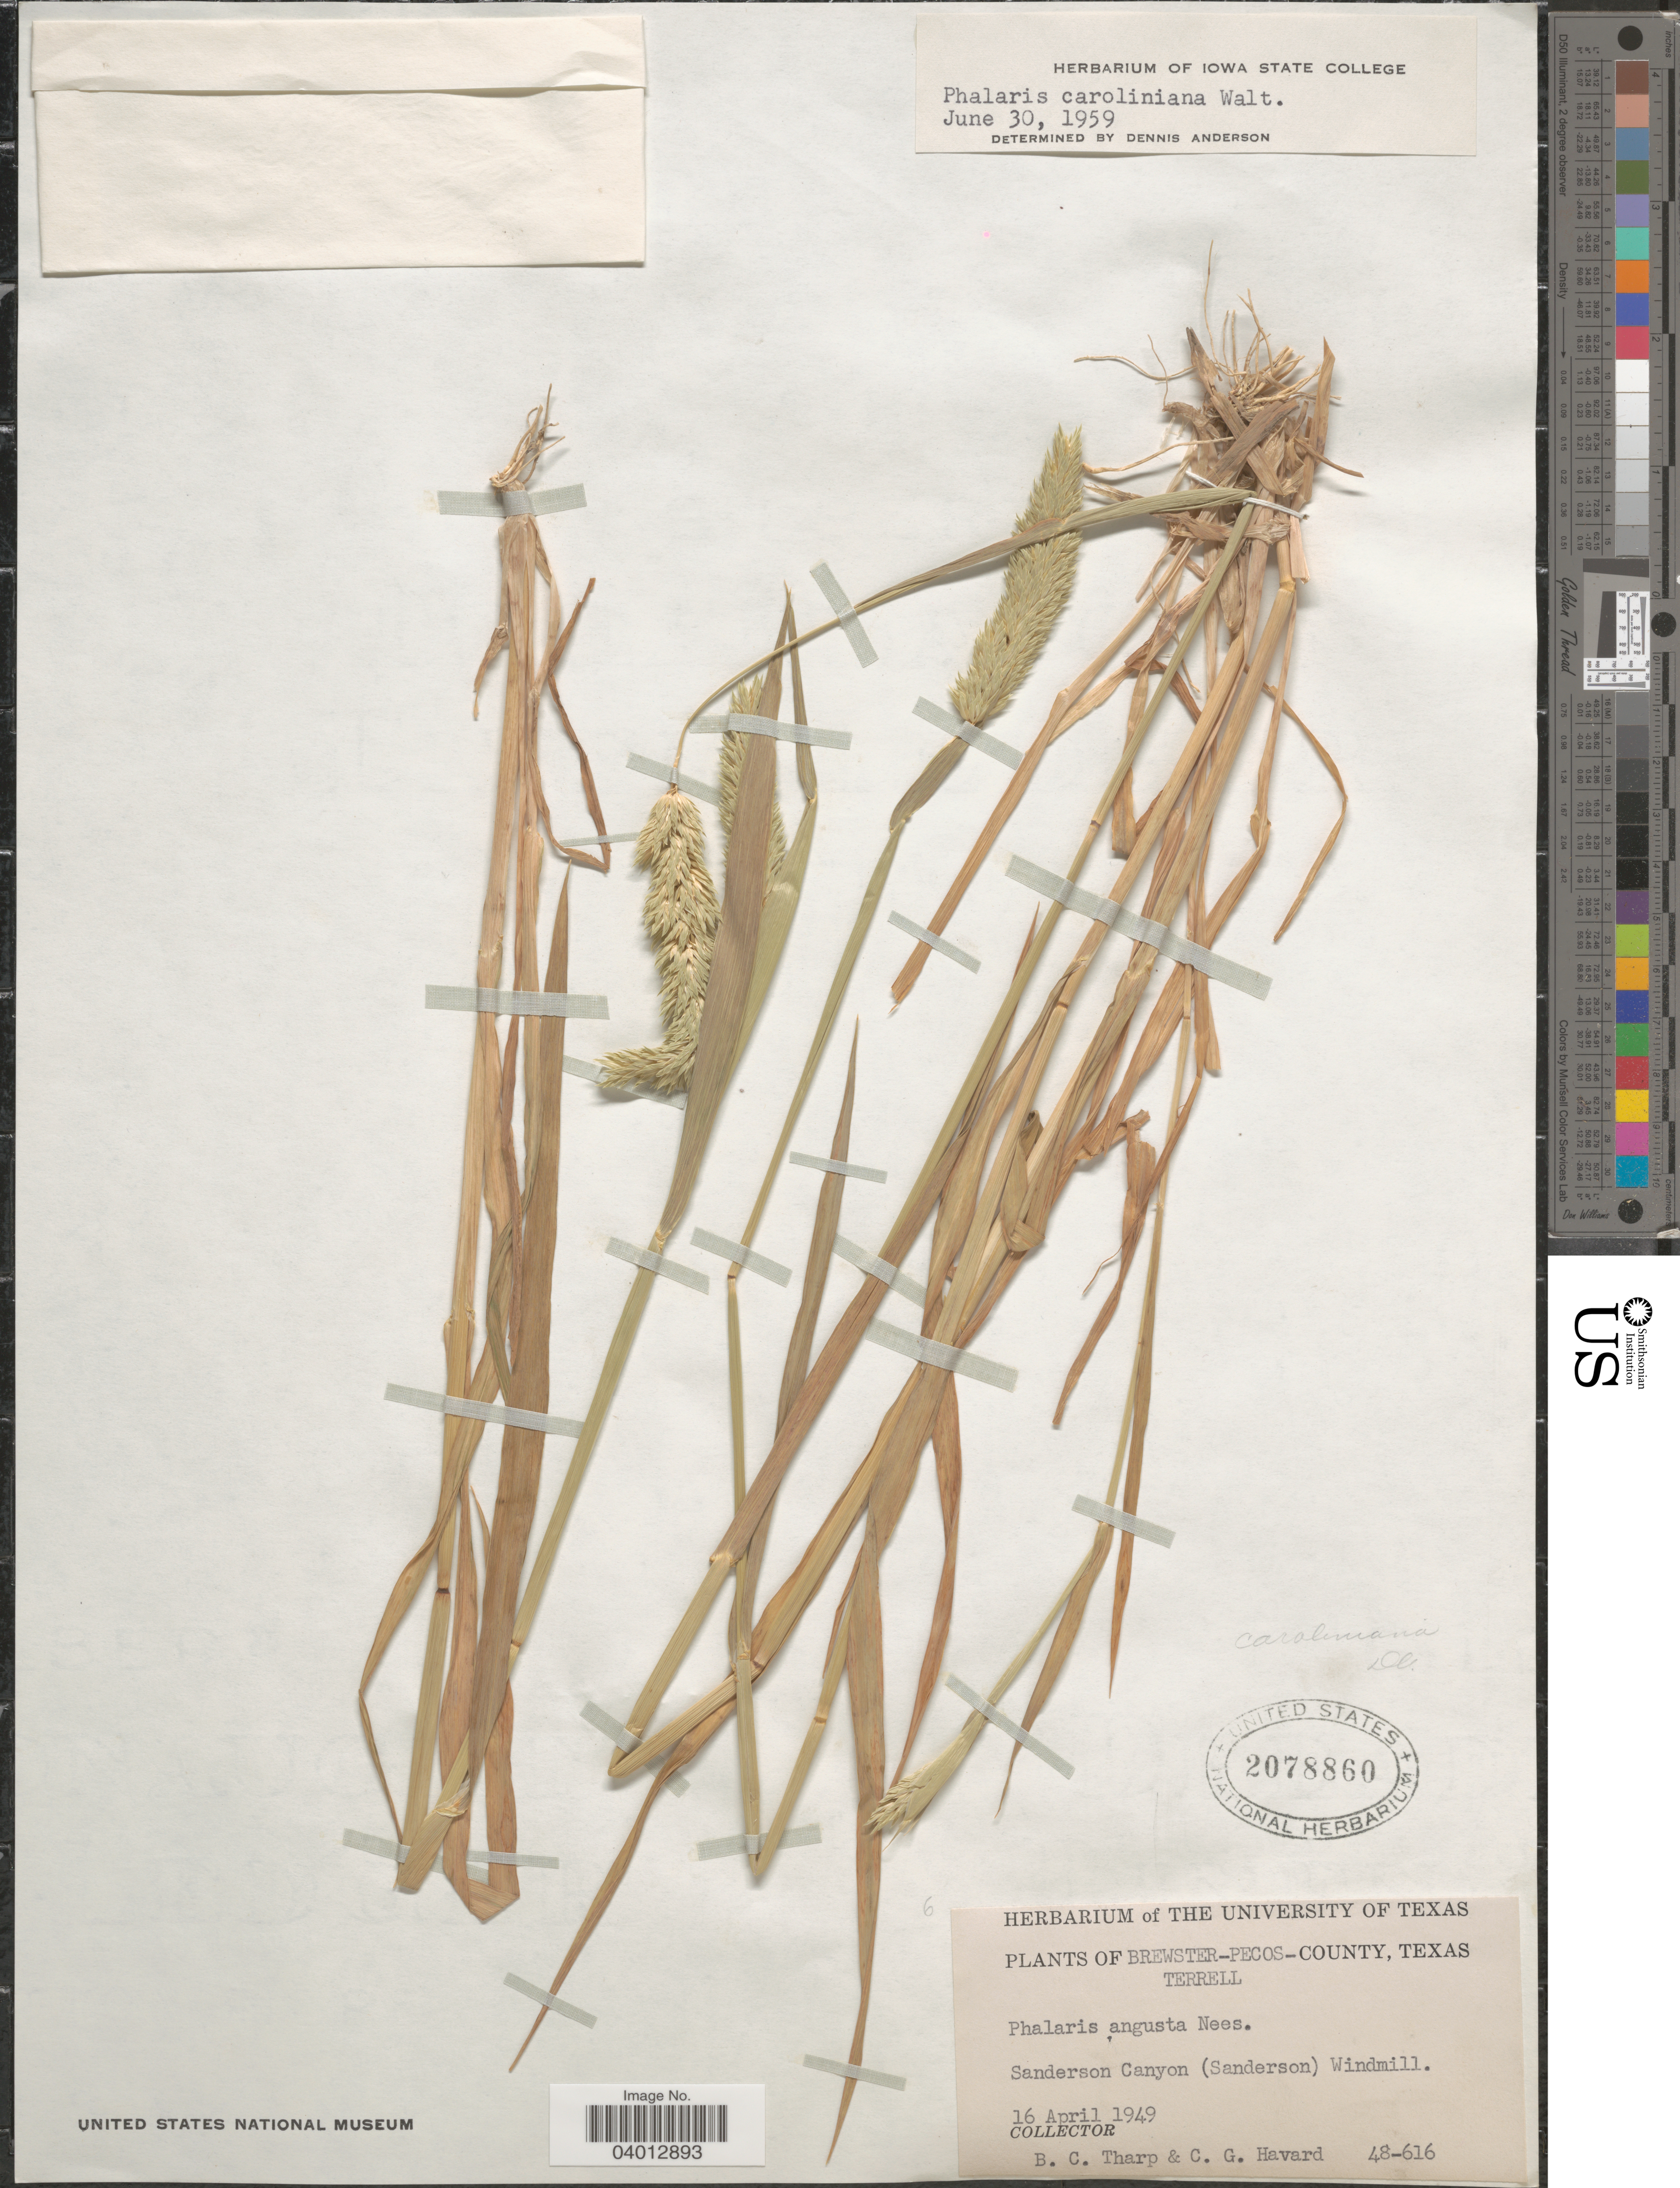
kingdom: Plantae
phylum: Tracheophyta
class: Liliopsida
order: Poales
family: Poaceae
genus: Phalaris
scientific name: Phalaris caroliniana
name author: Walter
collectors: B. C. Tharp & C. G. Havard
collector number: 48-616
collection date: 1949-04-16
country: United States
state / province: Texas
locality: Brewster-Pecos-Terrell County. Sanderson Canyon (Sanderson) Windmill.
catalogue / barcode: US 2078860